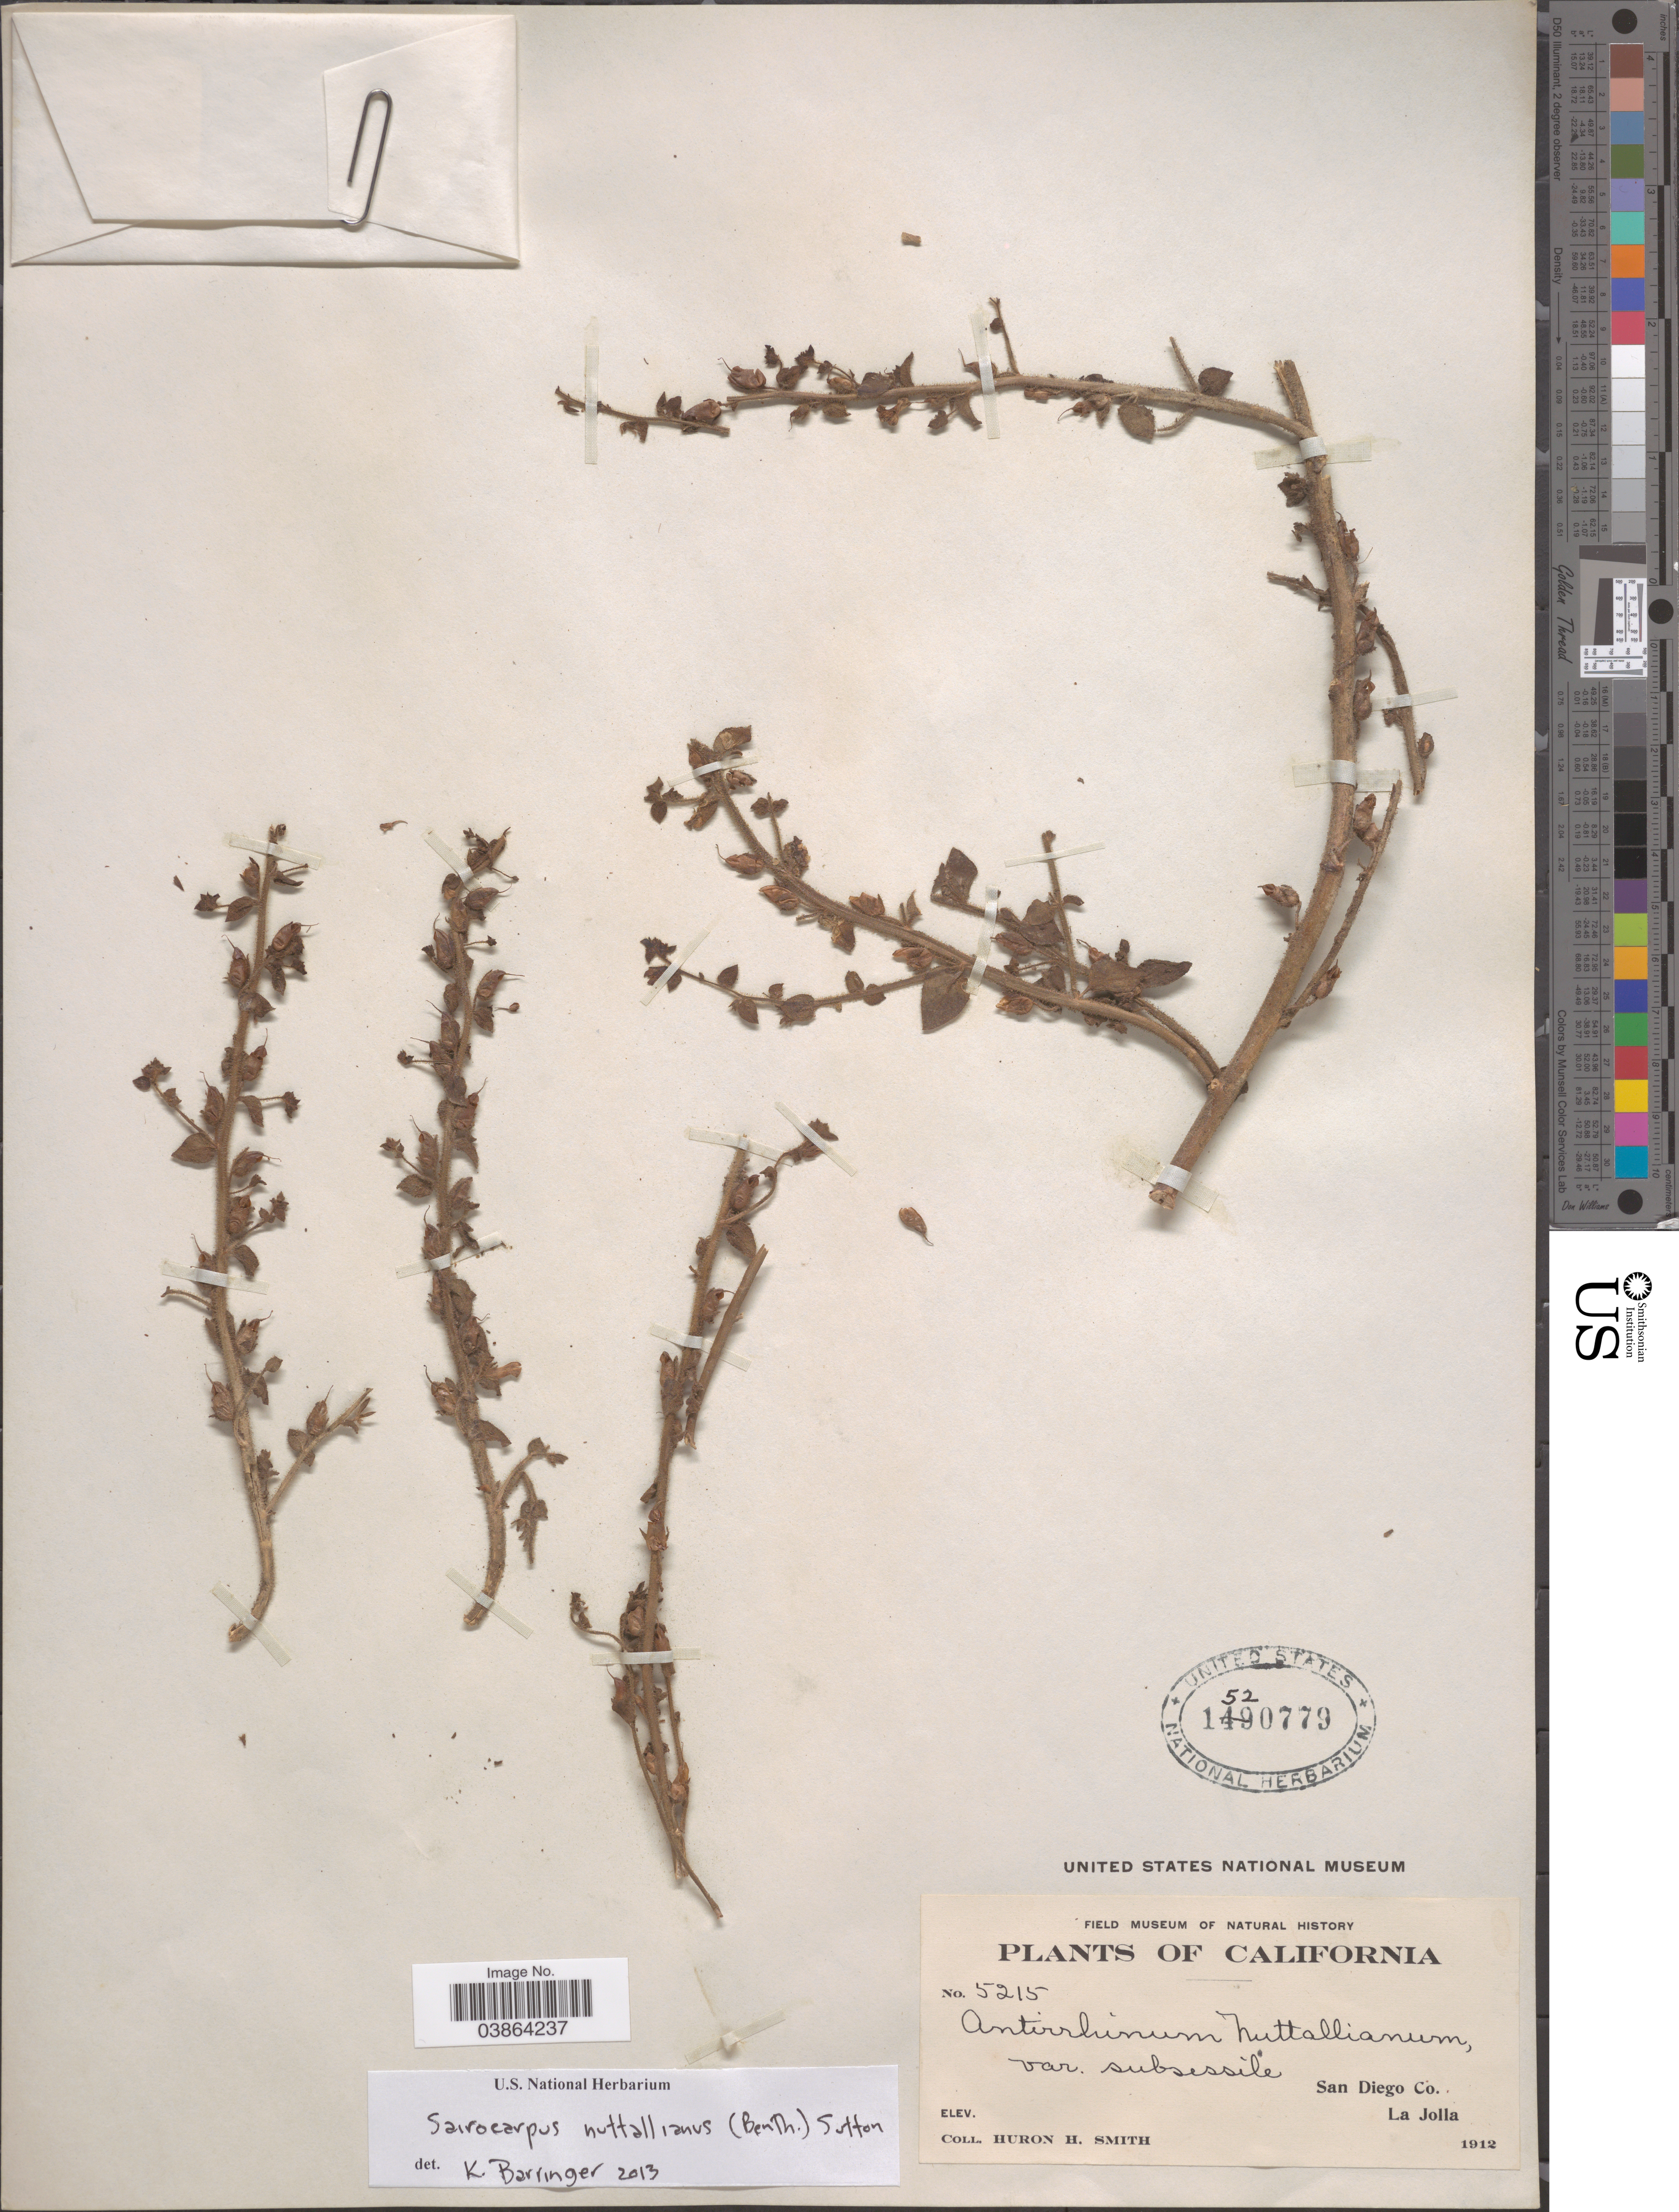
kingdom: Plantae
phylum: Tracheophyta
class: Magnoliopsida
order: Lamiales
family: Plantaginaceae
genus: Sairocarpus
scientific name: Sairocarpus nuttallianus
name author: (Benth.) D.A. Sutton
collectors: Huron H. Smith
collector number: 5215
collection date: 1912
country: United States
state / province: California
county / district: San Diego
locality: San Diego Co. La Jolla.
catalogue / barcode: US 1520779